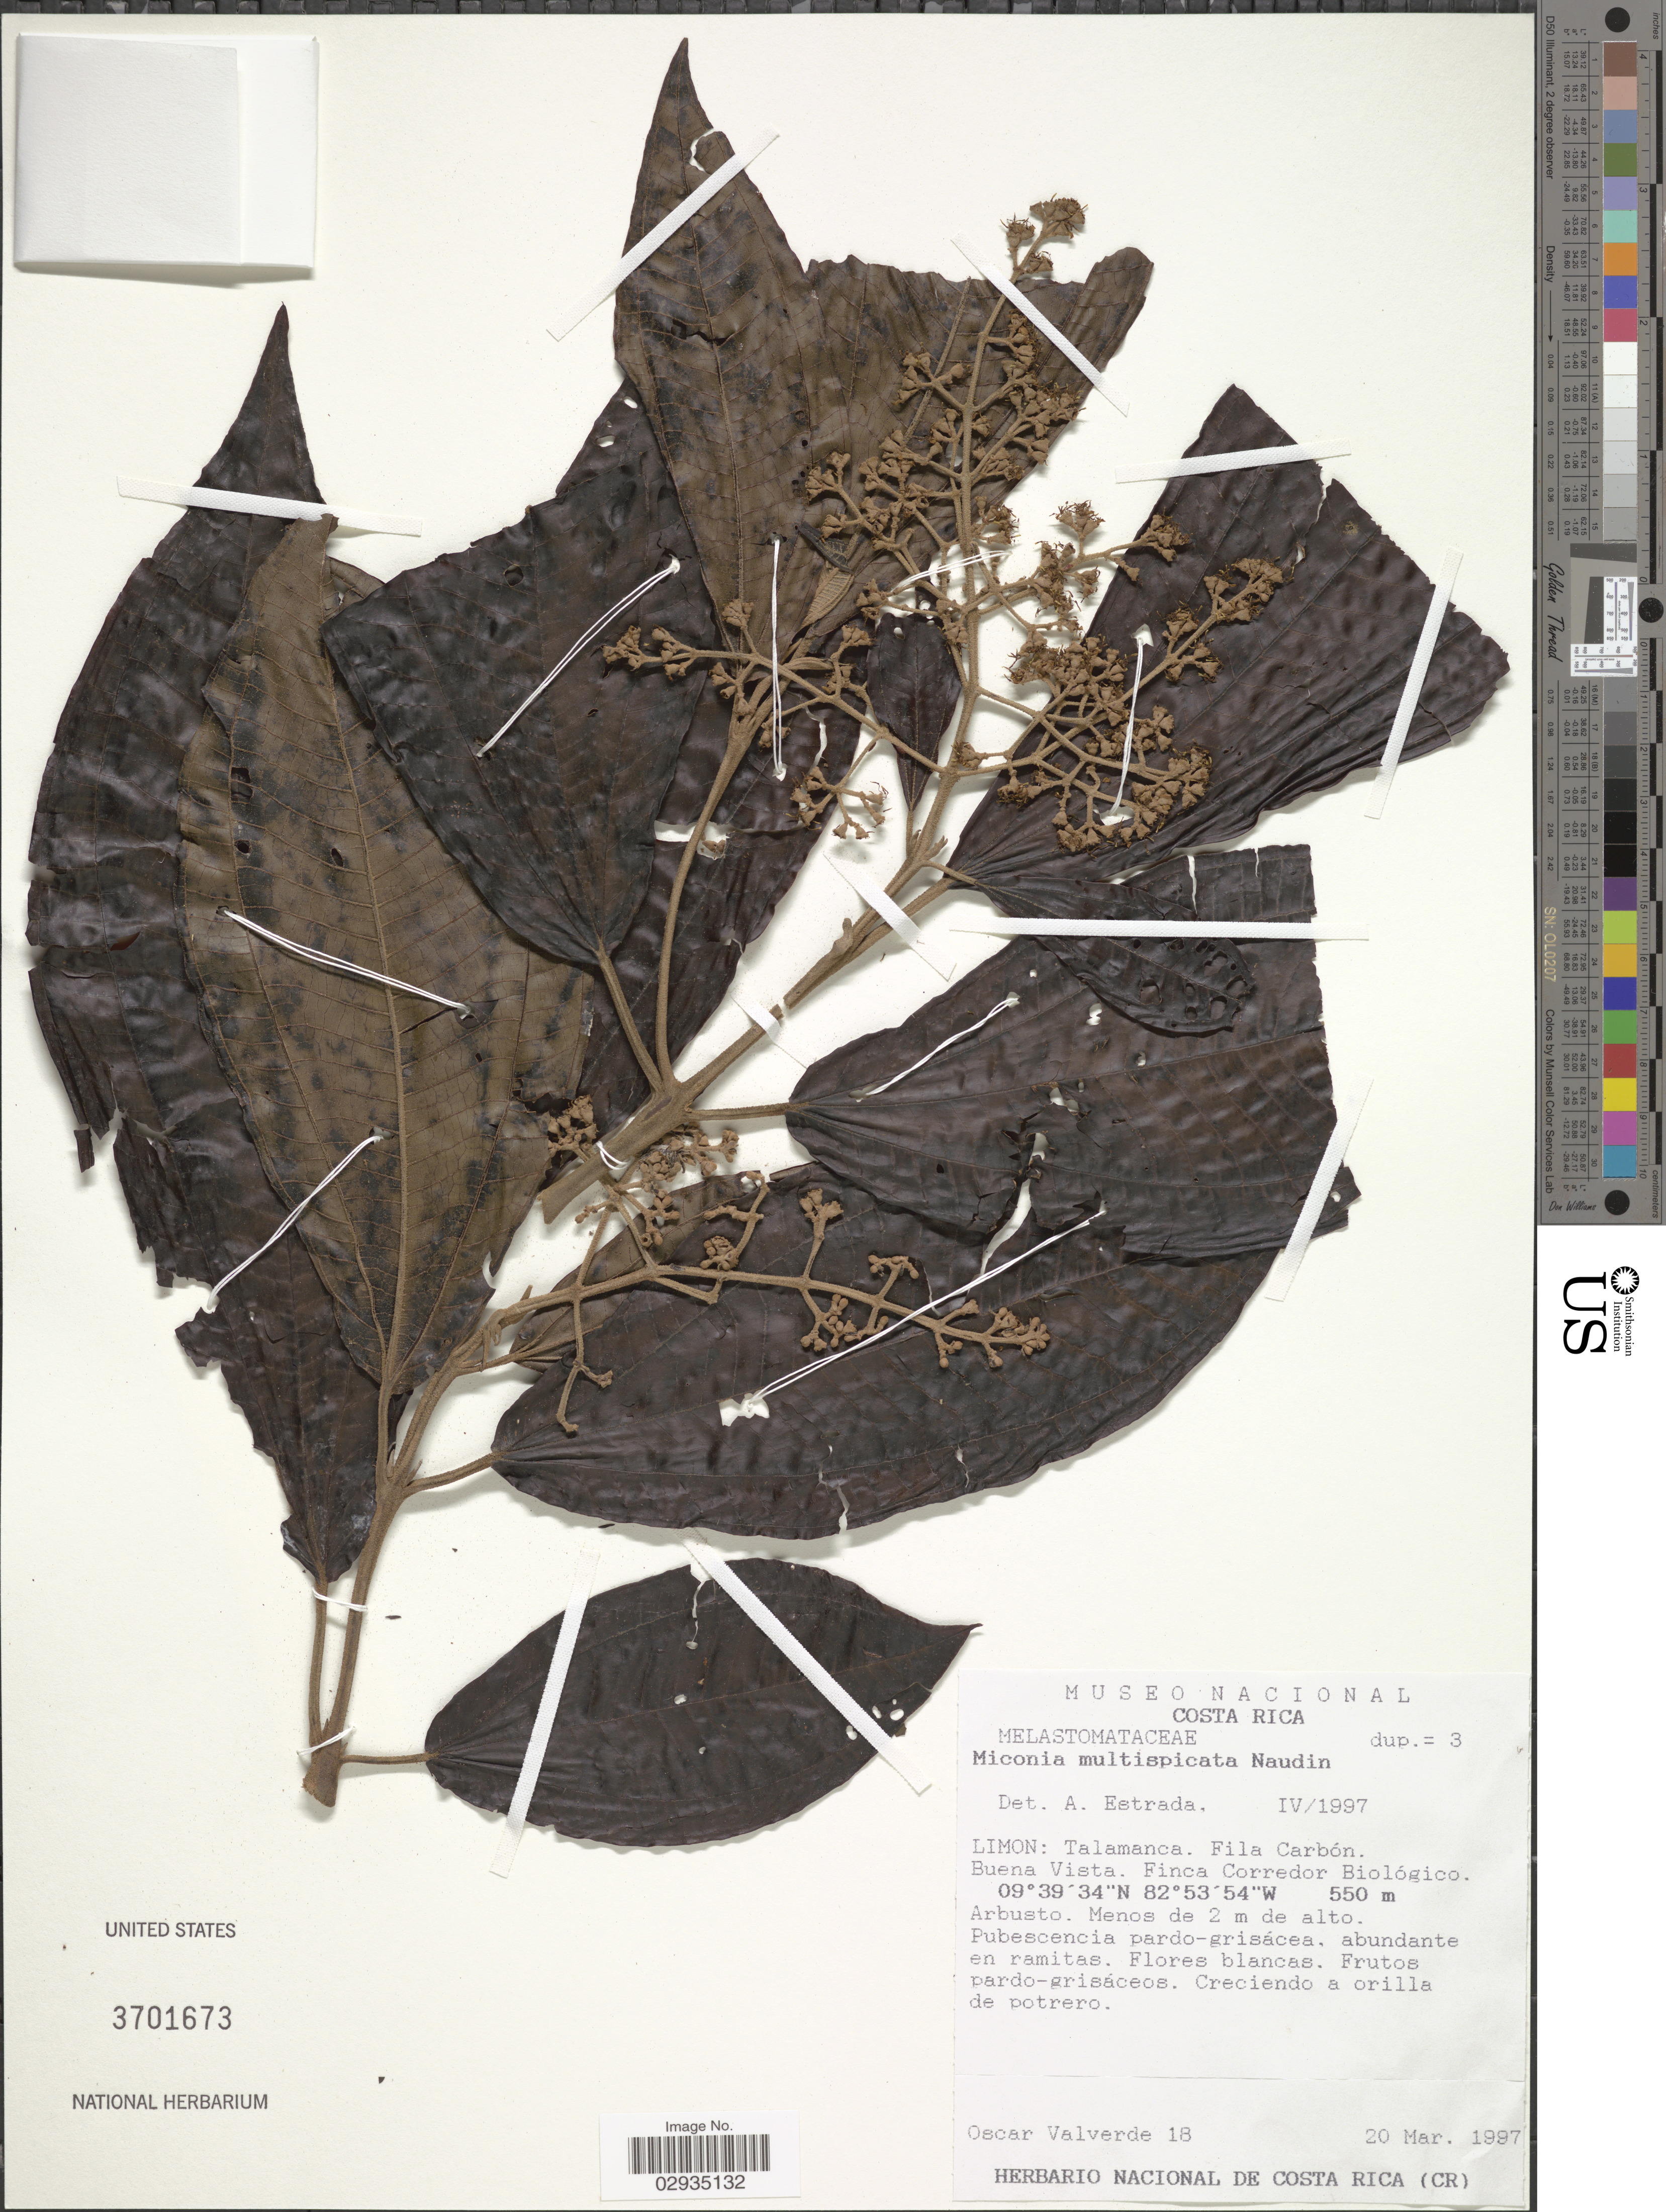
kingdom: Plantae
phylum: Tracheophyta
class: Magnoliopsida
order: Myrtales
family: Melastomataceae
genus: Miconia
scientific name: Miconia multispicata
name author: Naudin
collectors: O. Valverde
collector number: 18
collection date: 1997-03-20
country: Costa Rica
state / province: Limón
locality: Talamanca. Fila Carbón. Buena Vista. Finca Corredor Biológico.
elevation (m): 550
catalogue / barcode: US 3701673